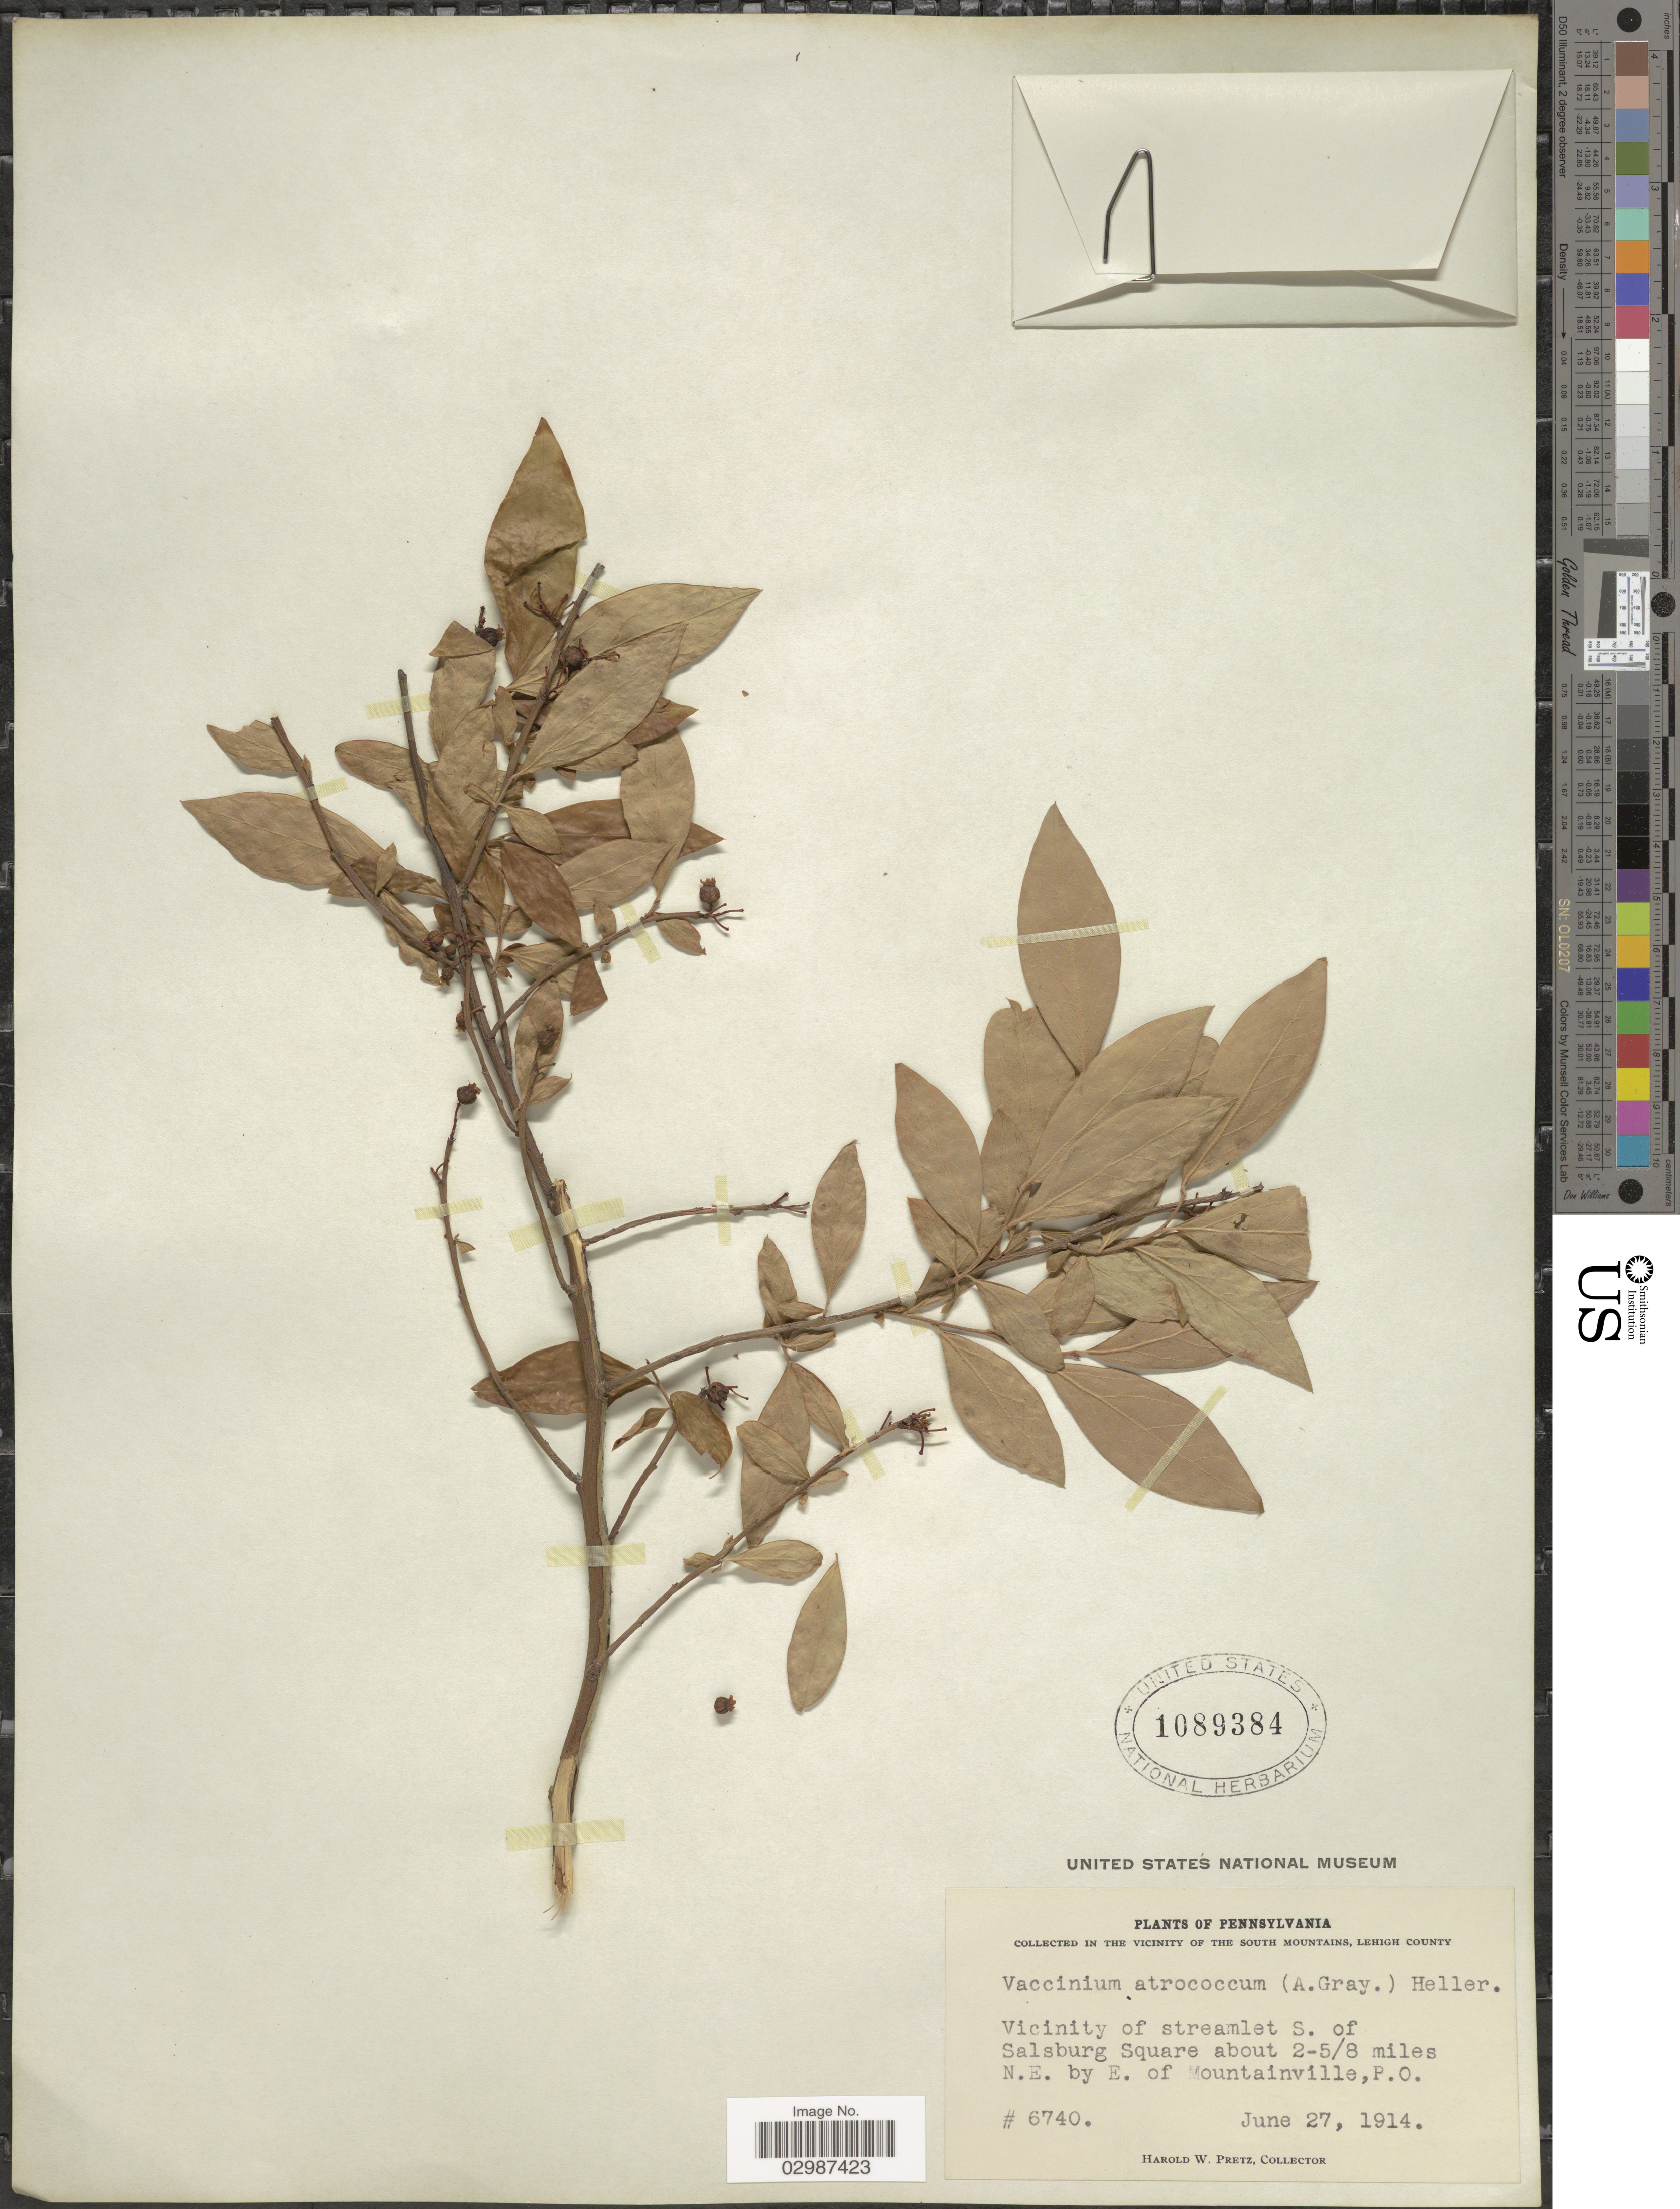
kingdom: Plantae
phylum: Tracheophyta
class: Magnoliopsida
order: Ericales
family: Ericaceae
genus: Vaccinium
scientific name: Vaccinium atrococcum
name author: (A. Gray) A. Heller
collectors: H. W. Pretz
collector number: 6740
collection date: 1914-06-27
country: United States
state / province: Pennsylvania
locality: The Vicinity of the South Mountains, Lehigh County. Vicinity of streamlet S. of Salsburg Square about 2-5/ 8 miles N.E. by E. of Mountainville, P.O.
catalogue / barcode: US 1089384